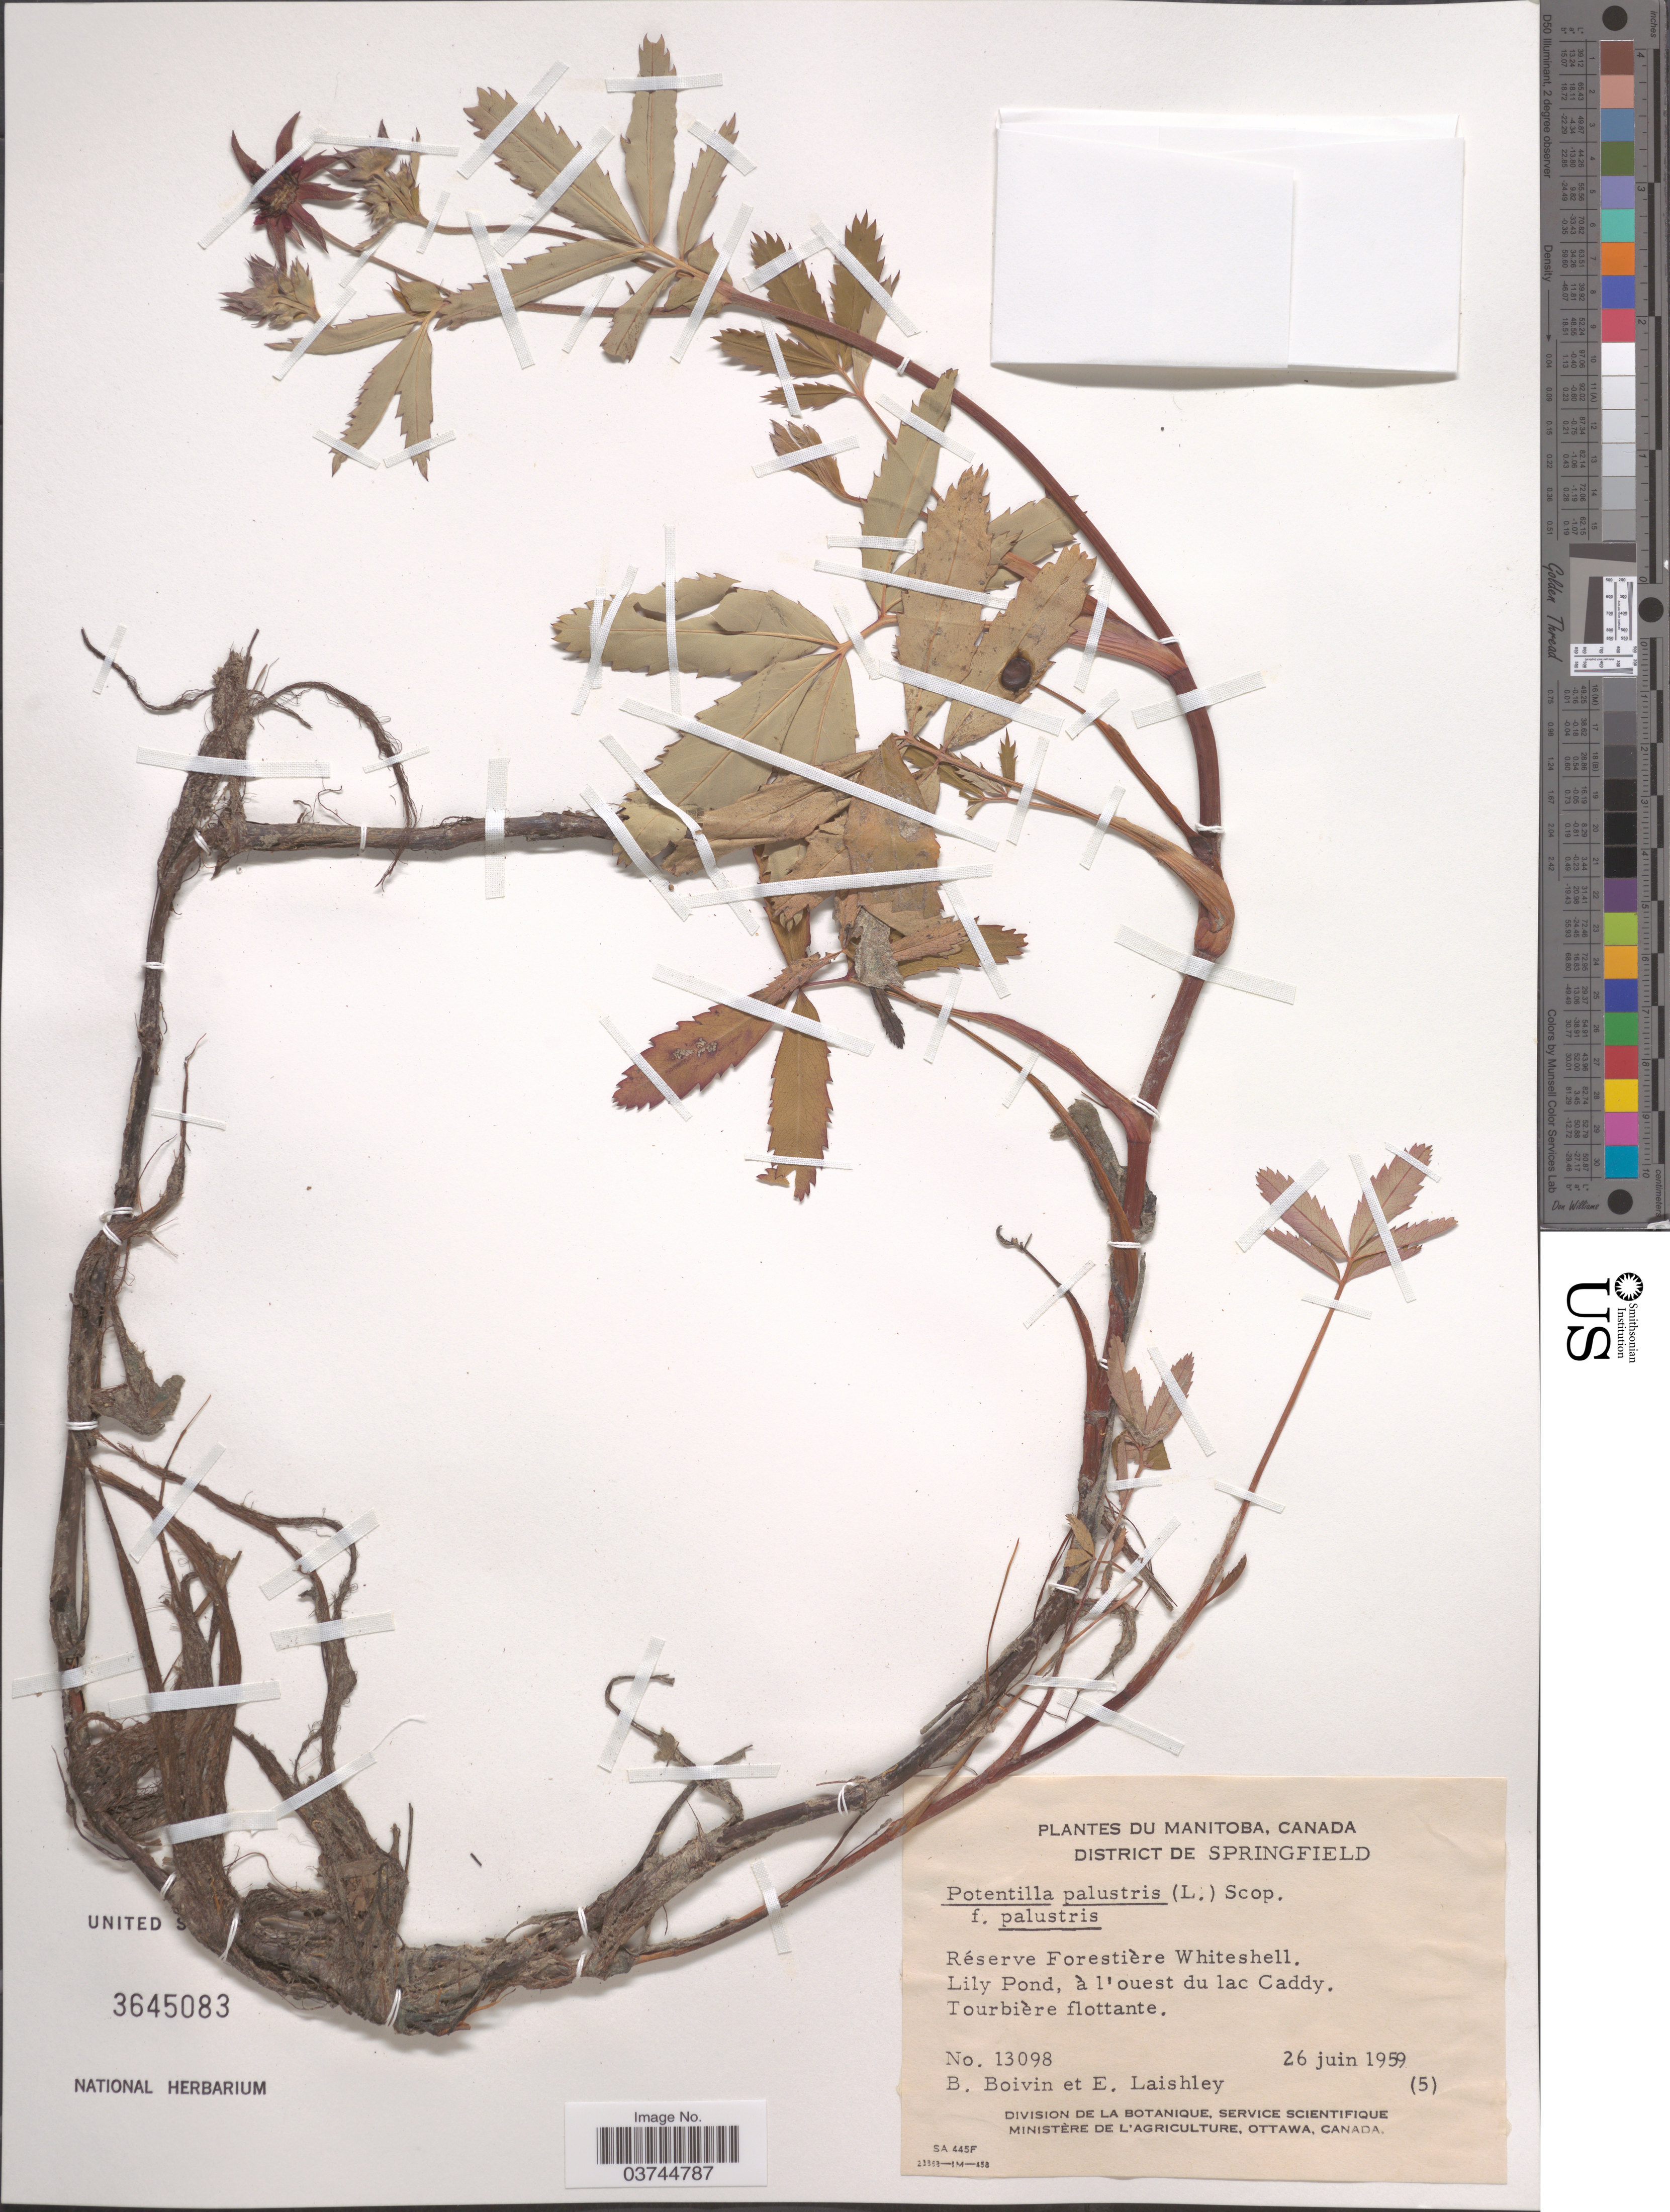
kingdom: Plantae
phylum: Tracheophyta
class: Magnoliopsida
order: Rosales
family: Rosaceae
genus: Comarum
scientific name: Comarum palustre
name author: L.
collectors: J. R. B. Boivin & E. Laishley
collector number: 13098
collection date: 1959-06-26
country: Canada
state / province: Manitoba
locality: District de Springfield. Réserve Forestière Whiteshell. Lily Pond, à l'oueste du lad Caddy. Tourbière flottante.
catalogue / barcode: US 3645083